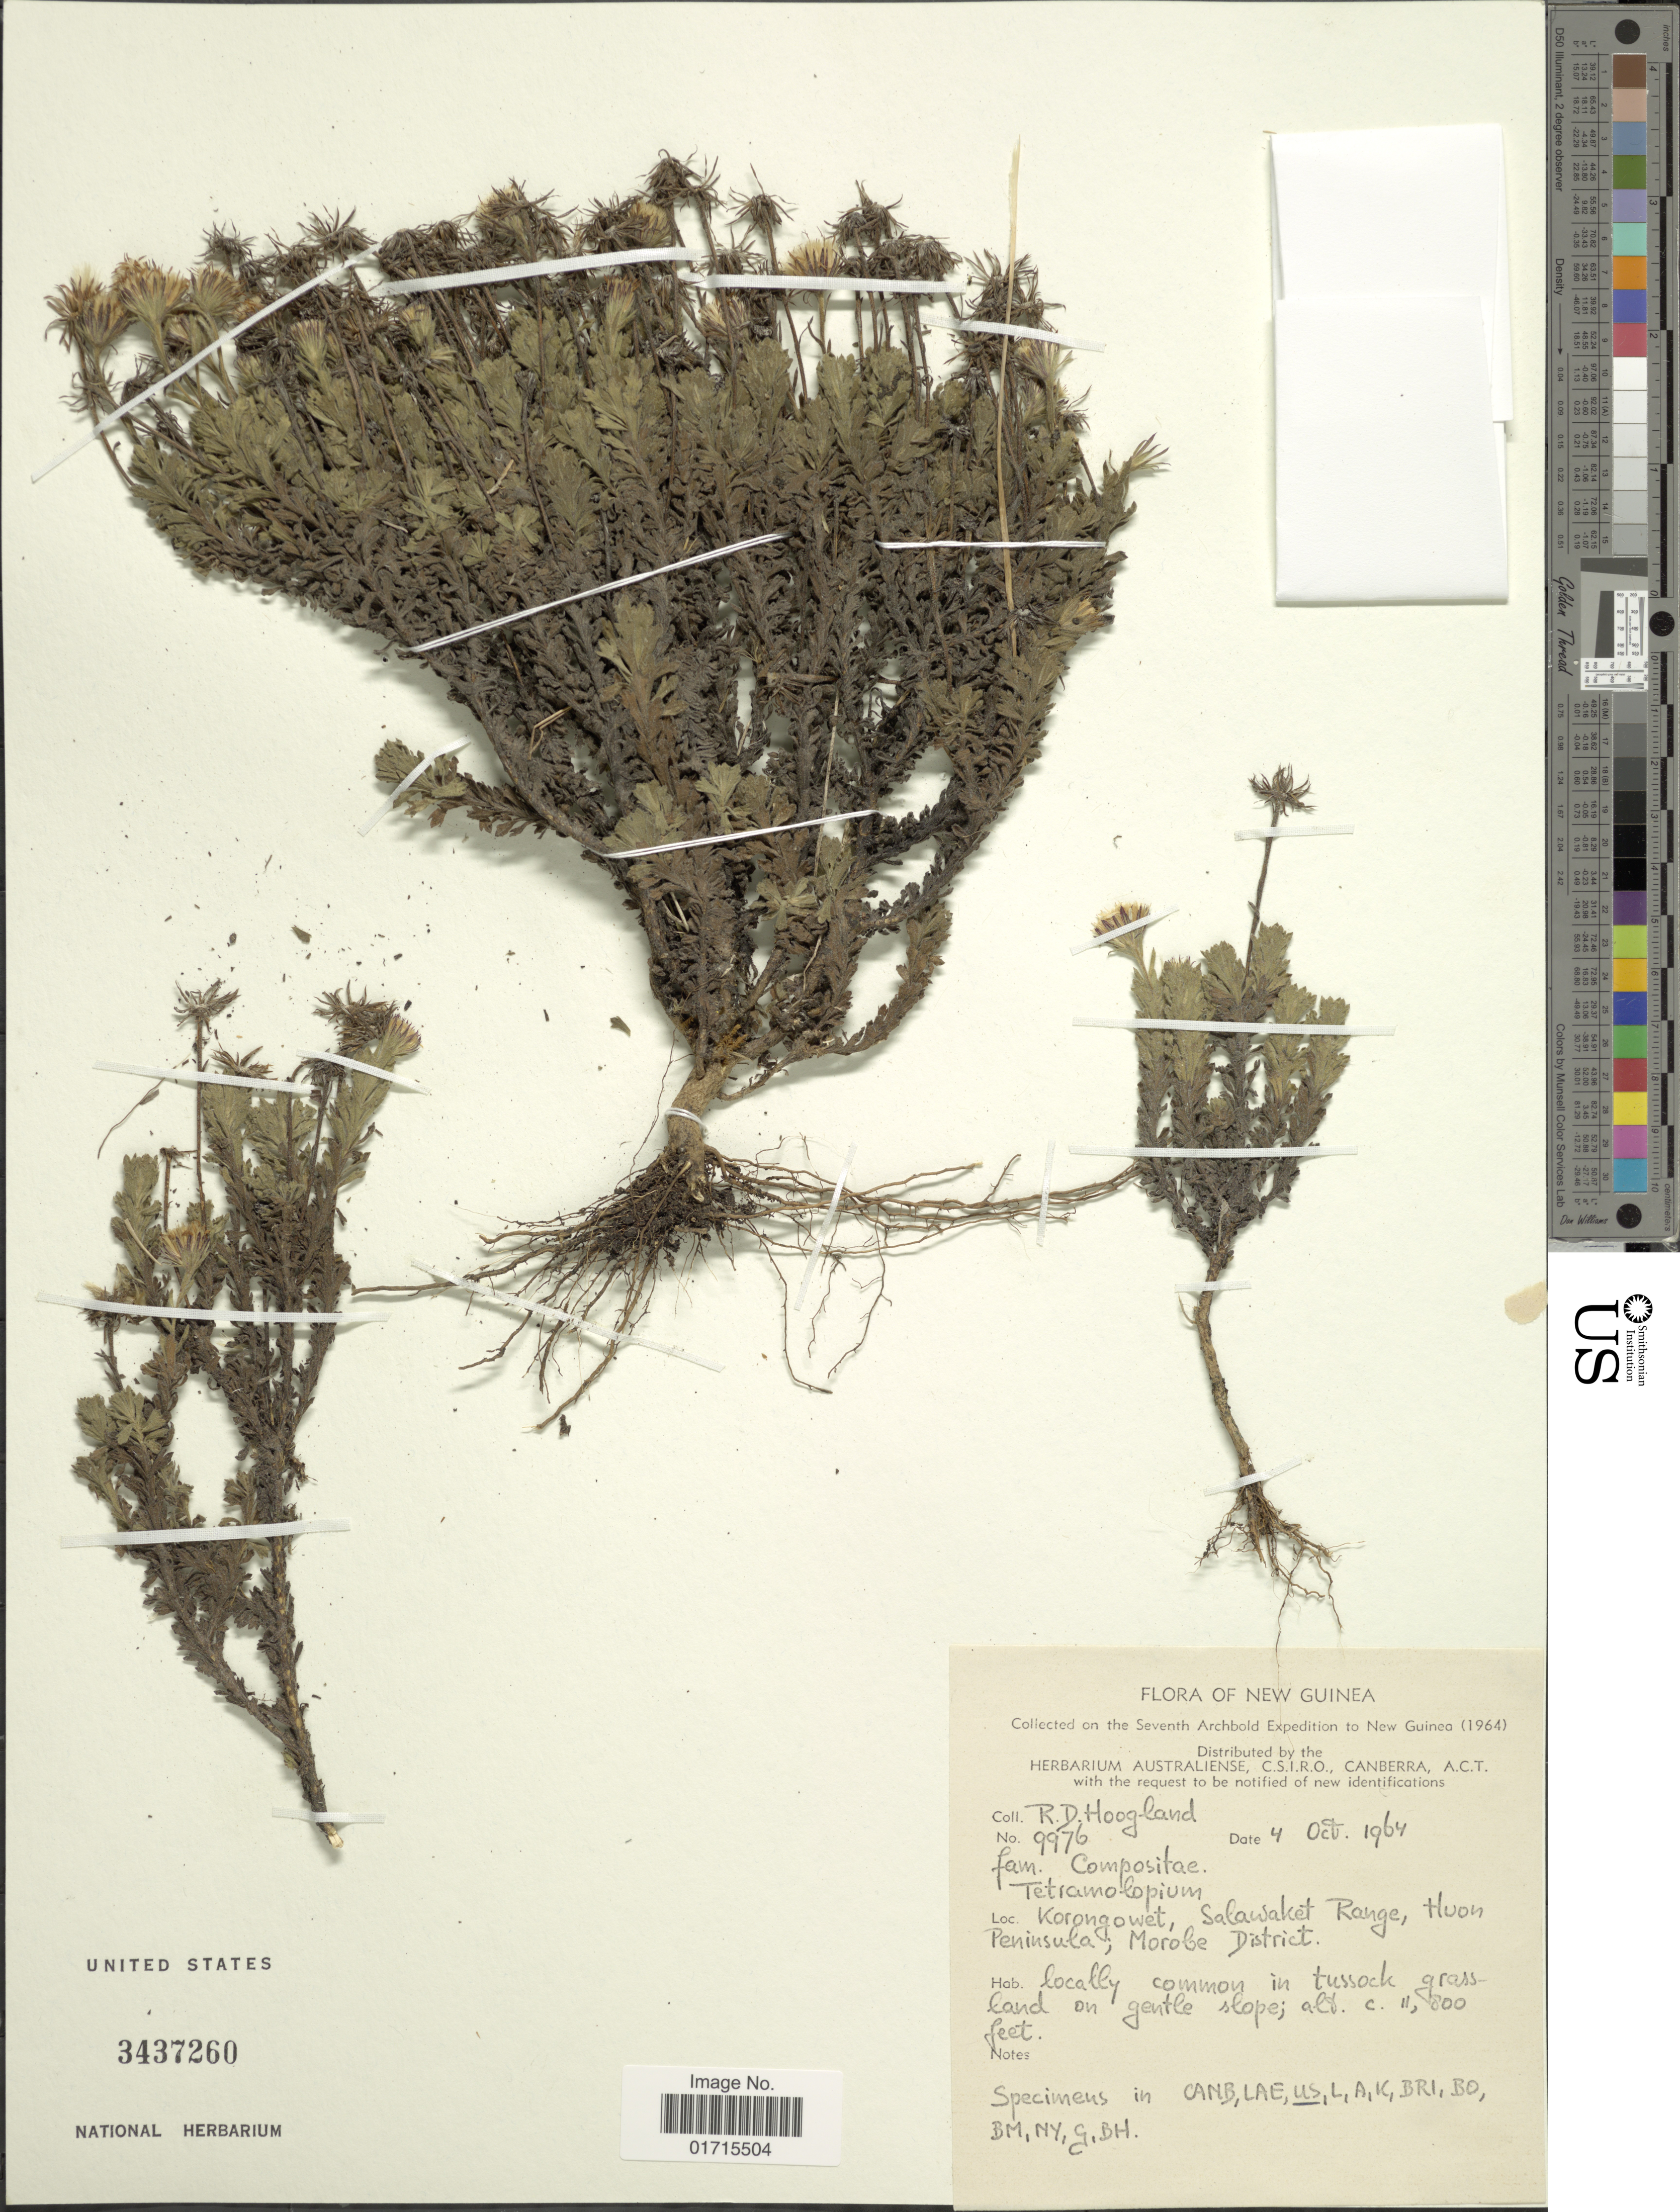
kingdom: Plantae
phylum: Tracheophyta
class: Magnoliopsida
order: Asterales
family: Asteraceae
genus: Tetramolopium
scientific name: Tetramolopium sp.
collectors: R. D. Hoogland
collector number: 9976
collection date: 1964-10-04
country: Papua New Guinea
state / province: Morobe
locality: Korongowet, Salawaket Range, Huon Peninsula; Morobe District, New Guinea.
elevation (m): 3597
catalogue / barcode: US 3437260